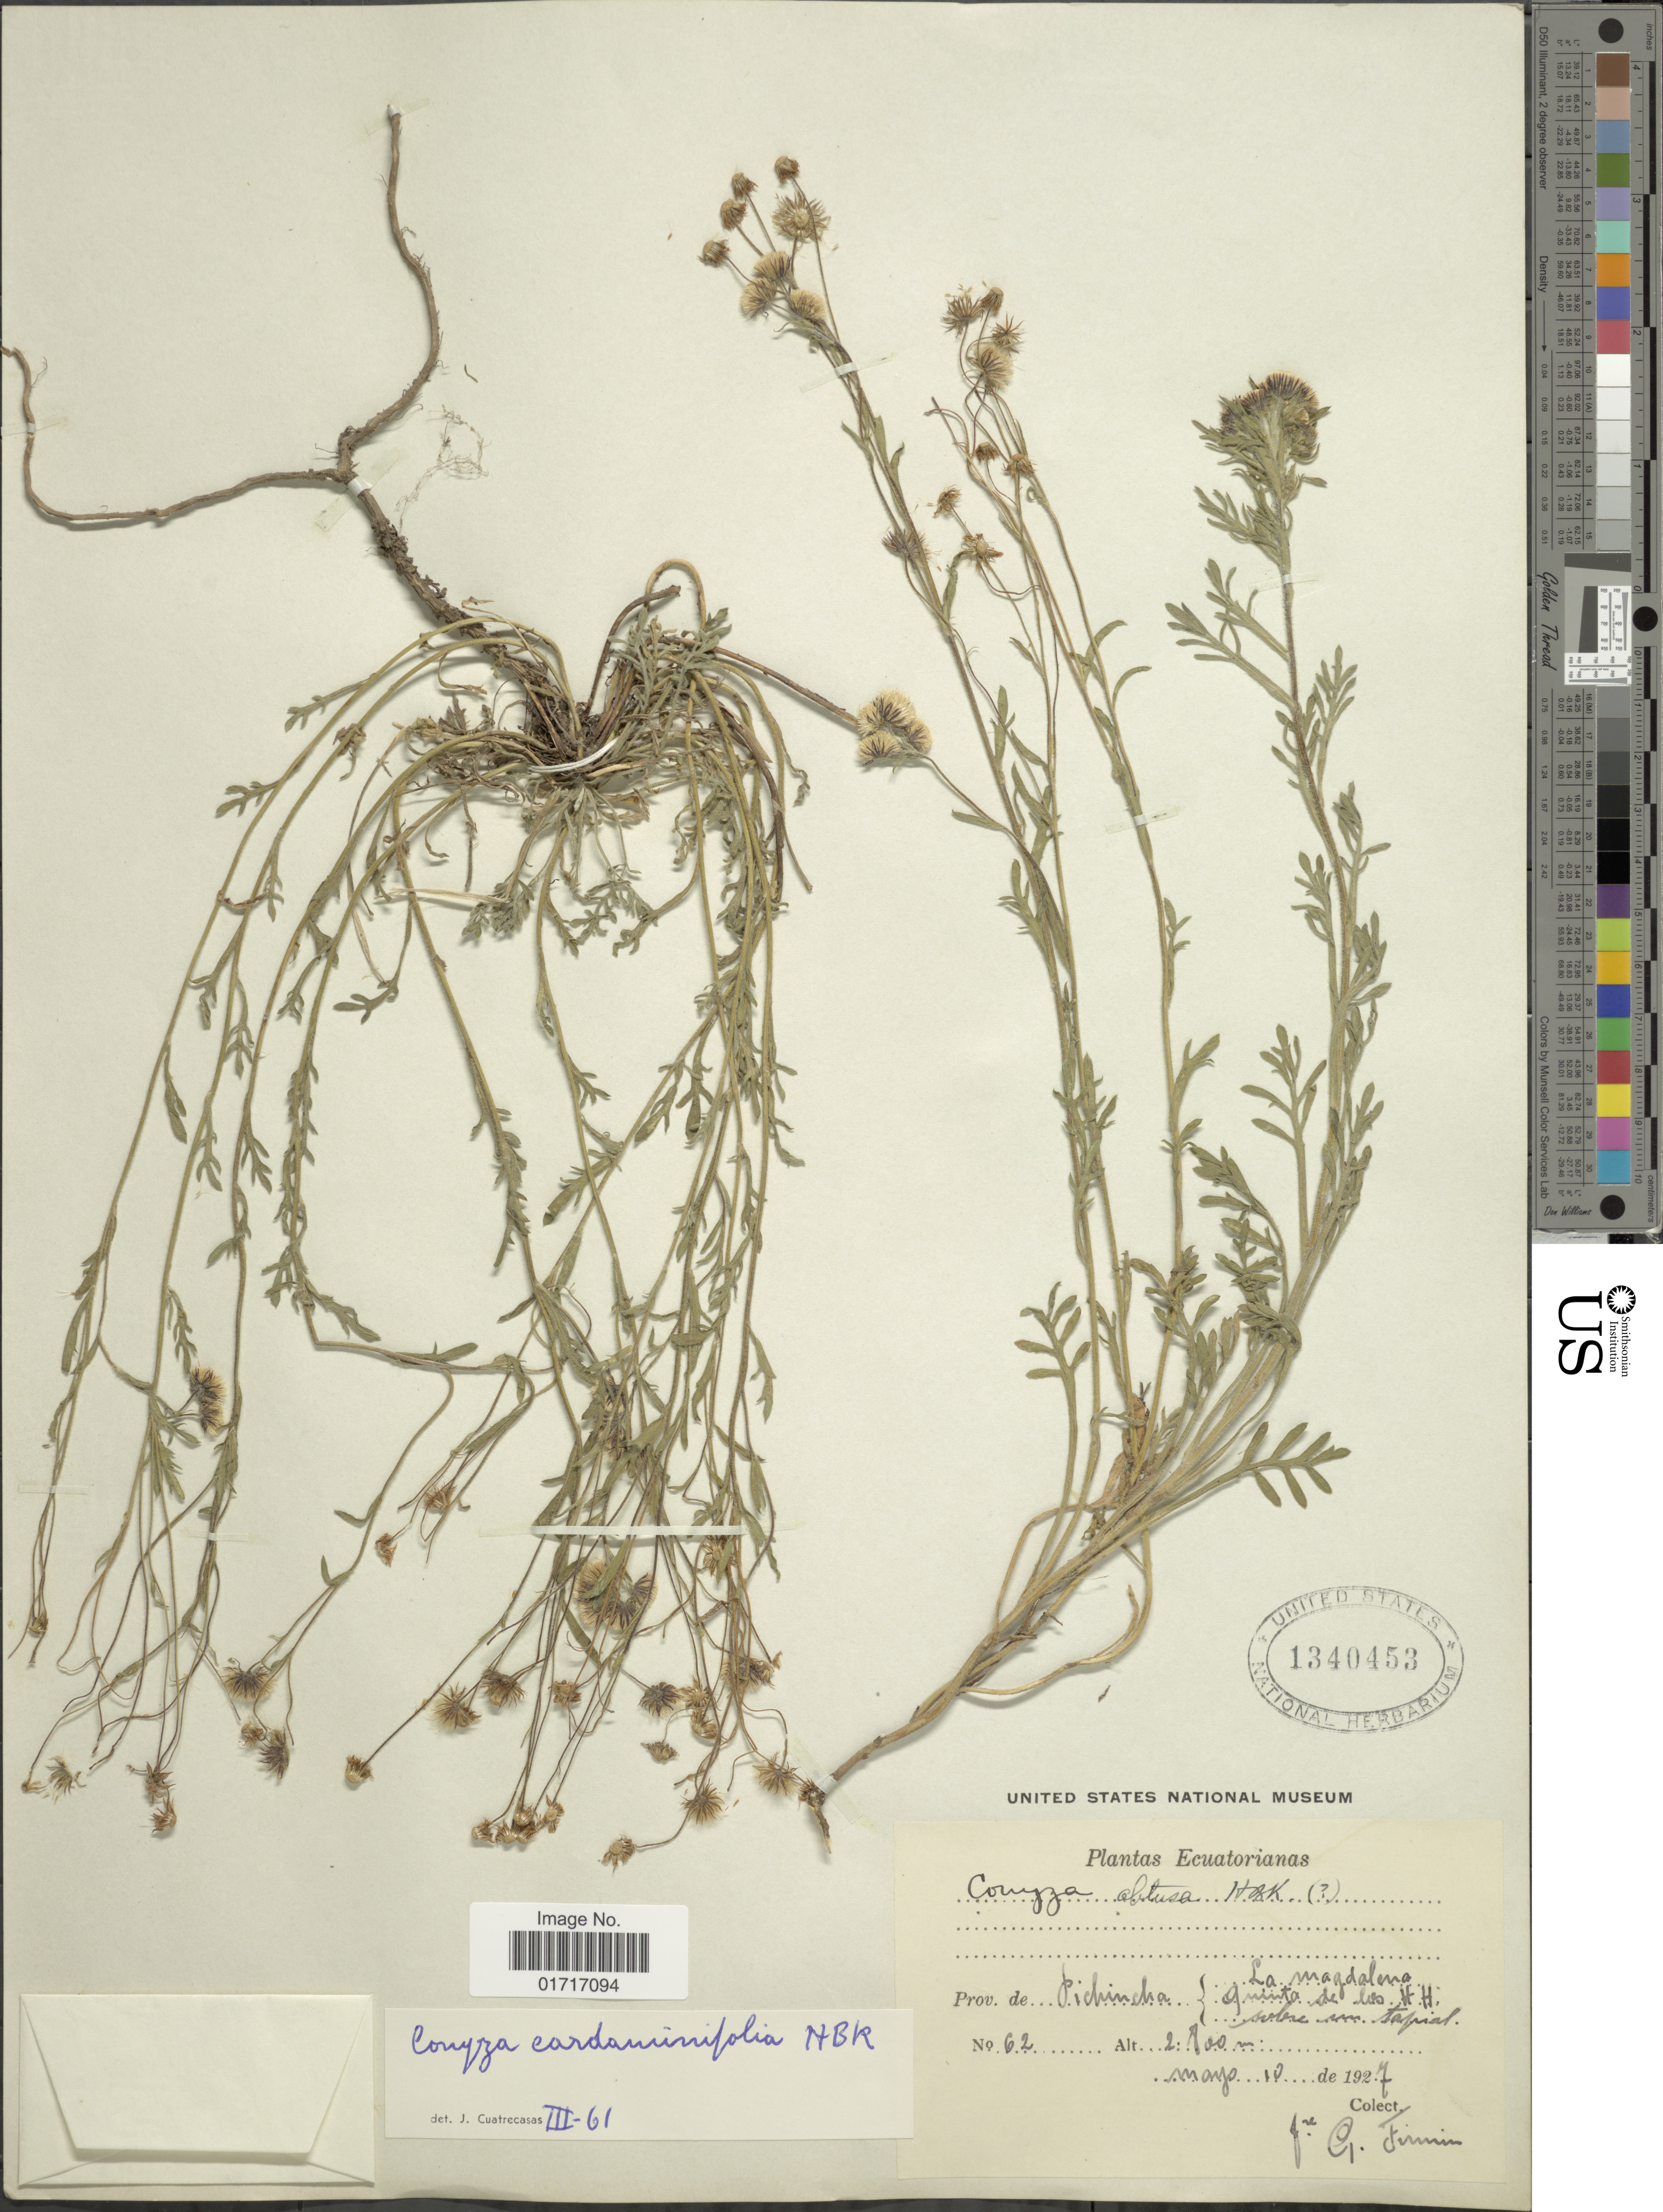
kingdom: Plantae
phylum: Tracheophyta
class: Magnoliopsida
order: Asterales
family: Asteraceae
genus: Conyza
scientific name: Conyza cardaminifolia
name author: Kunth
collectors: G. Firmin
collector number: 62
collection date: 1927-05-10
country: Ecuador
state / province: Pichincha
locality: Prov. de Pichincha, La Magdalena quita de los H.H. sobre um Tapial.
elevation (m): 2800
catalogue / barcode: US 1340453